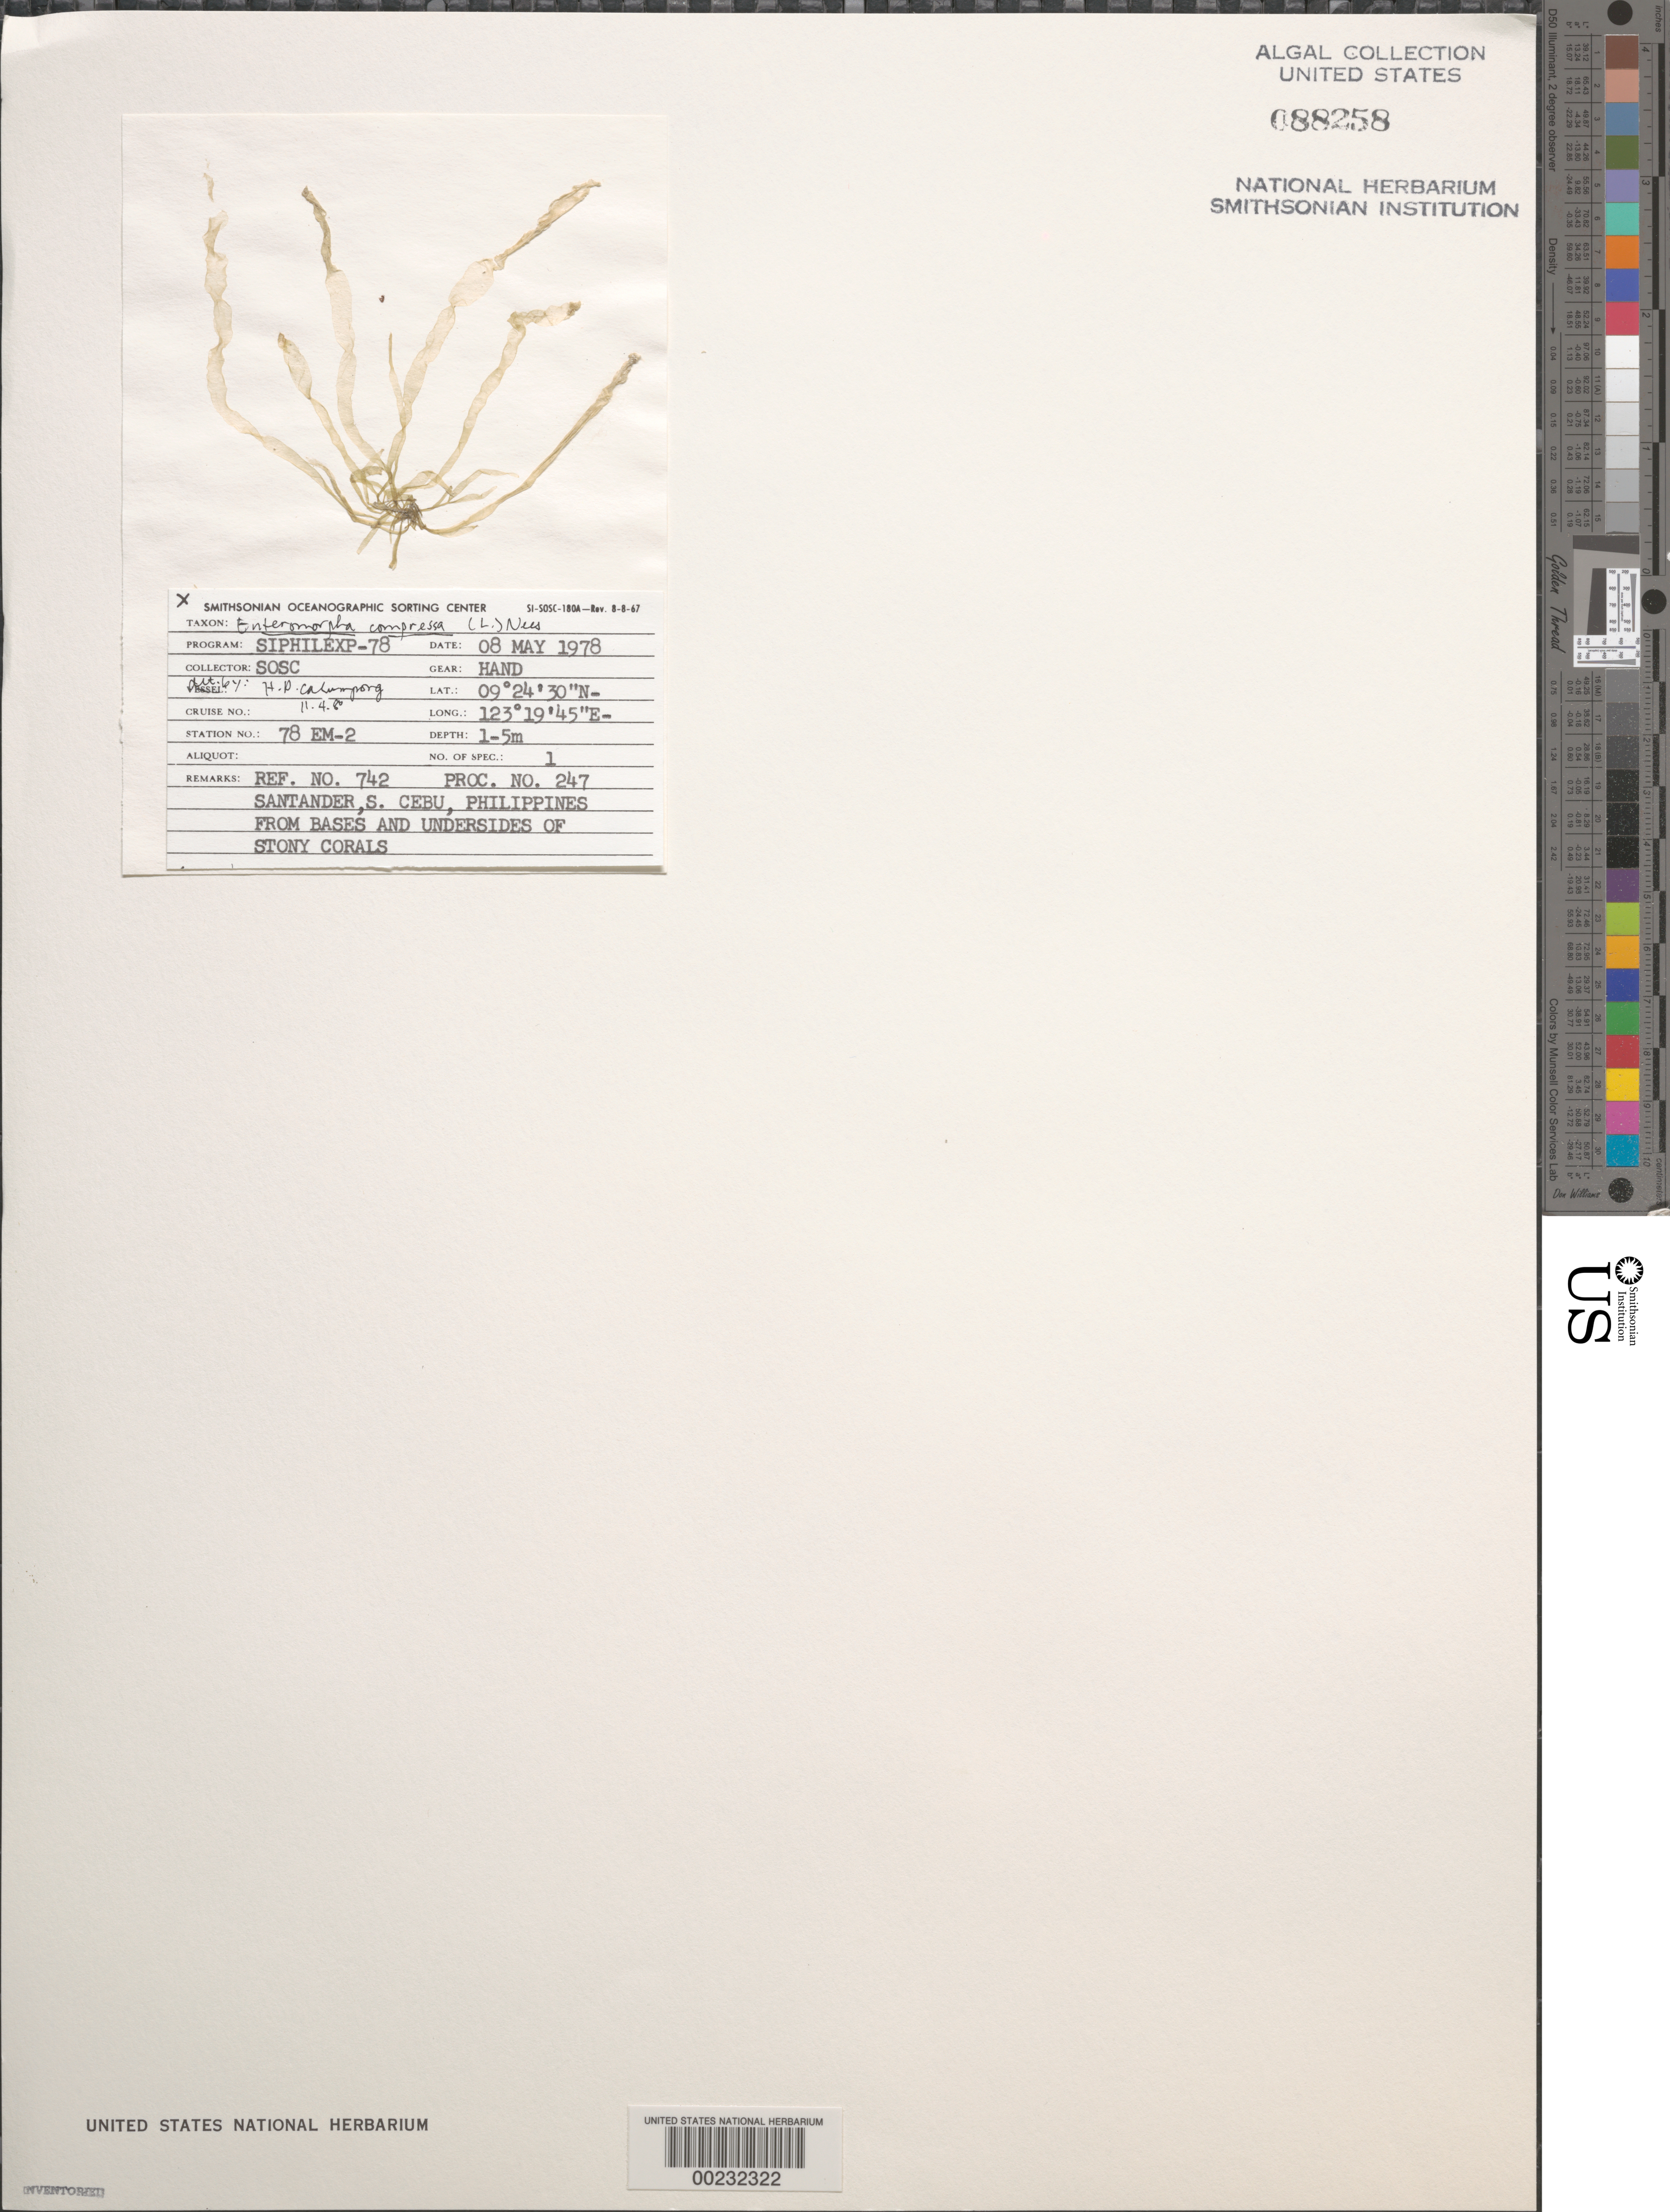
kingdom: Plantae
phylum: Chlorophyta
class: Ulvophyceae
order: Ulvales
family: Ulvaceae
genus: Ulva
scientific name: Ulva compressa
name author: L.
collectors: SOSC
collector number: Station 78 Em-2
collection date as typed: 08 May 1978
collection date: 1978-05-08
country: Philippines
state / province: Central Visayas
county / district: Cebu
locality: Santander, cebu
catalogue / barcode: US 88258